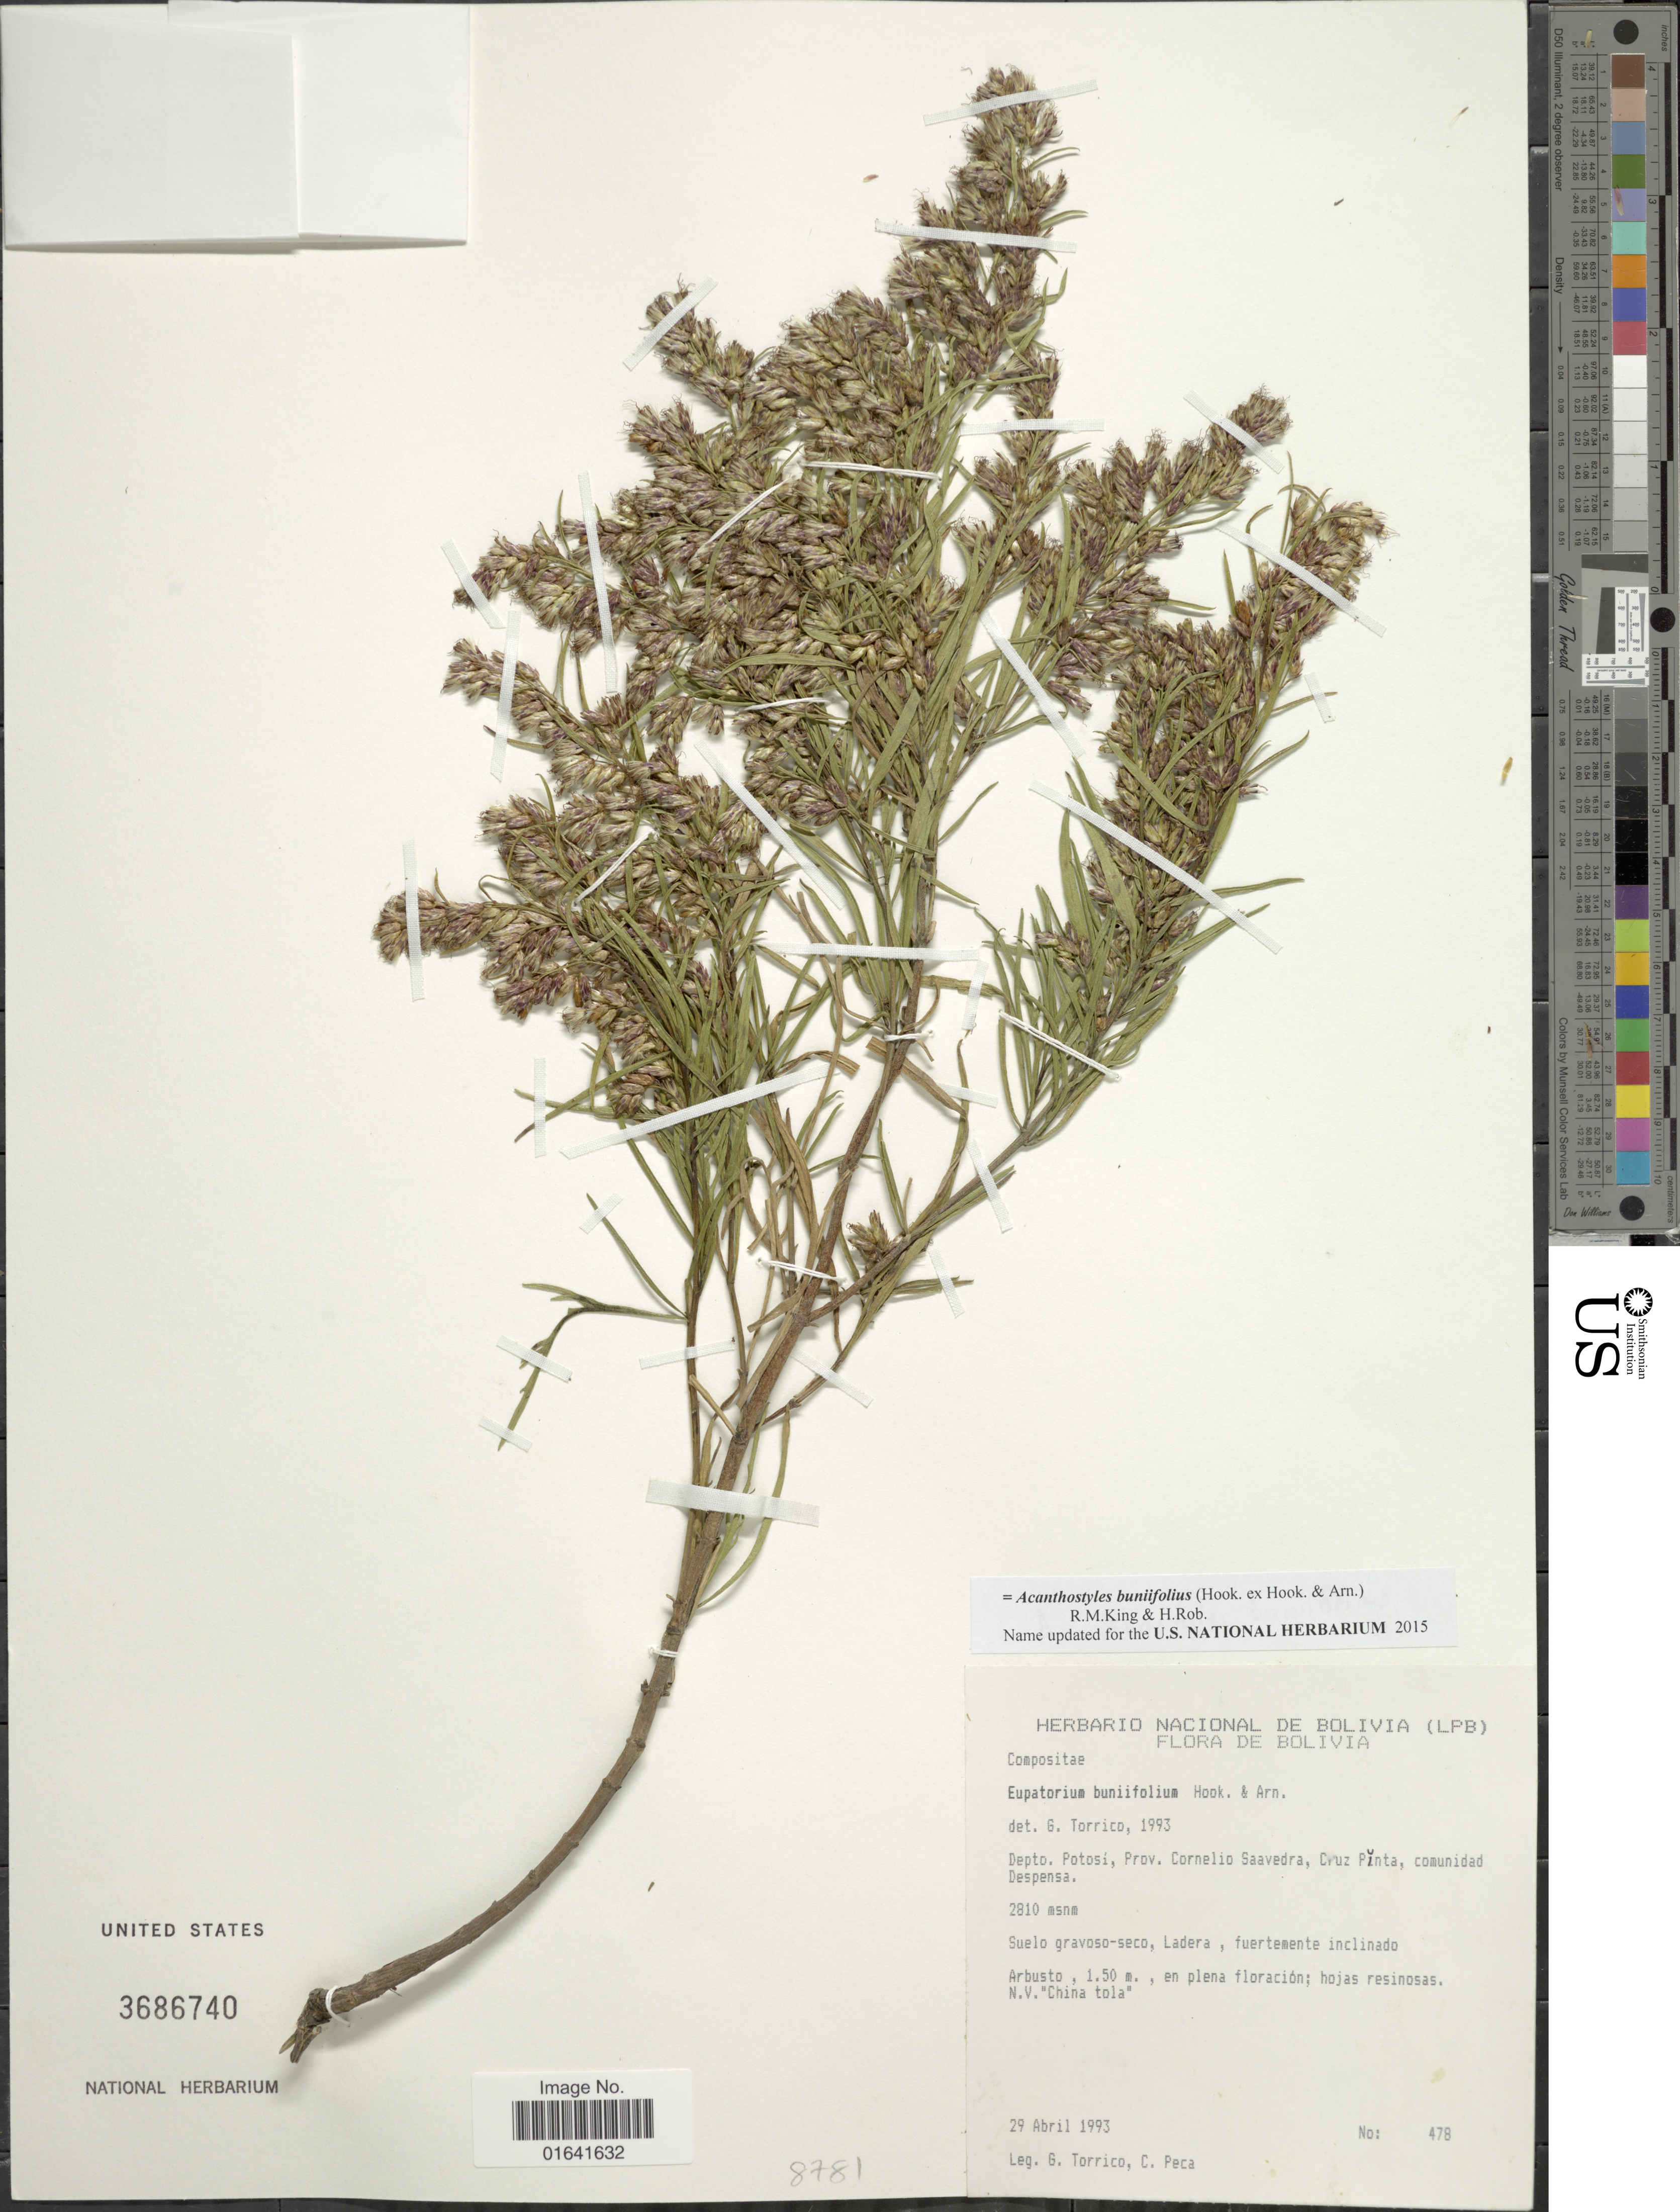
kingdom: Plantae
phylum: Tracheophyta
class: Magnoliopsida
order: Asterales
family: Asteraceae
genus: Acanthostyles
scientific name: Acanthostyles buniifolius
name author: (Hook. & Arn.) R.M. King & H. Rob.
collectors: G. Torrico & C. Peca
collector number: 478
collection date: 1993-04-29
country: Bolivia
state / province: Potosi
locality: Depto. Potosí, Prov. Cornelio Saavedra, Cruz Punta, comunidad Despensa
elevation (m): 2810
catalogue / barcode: US 3686740